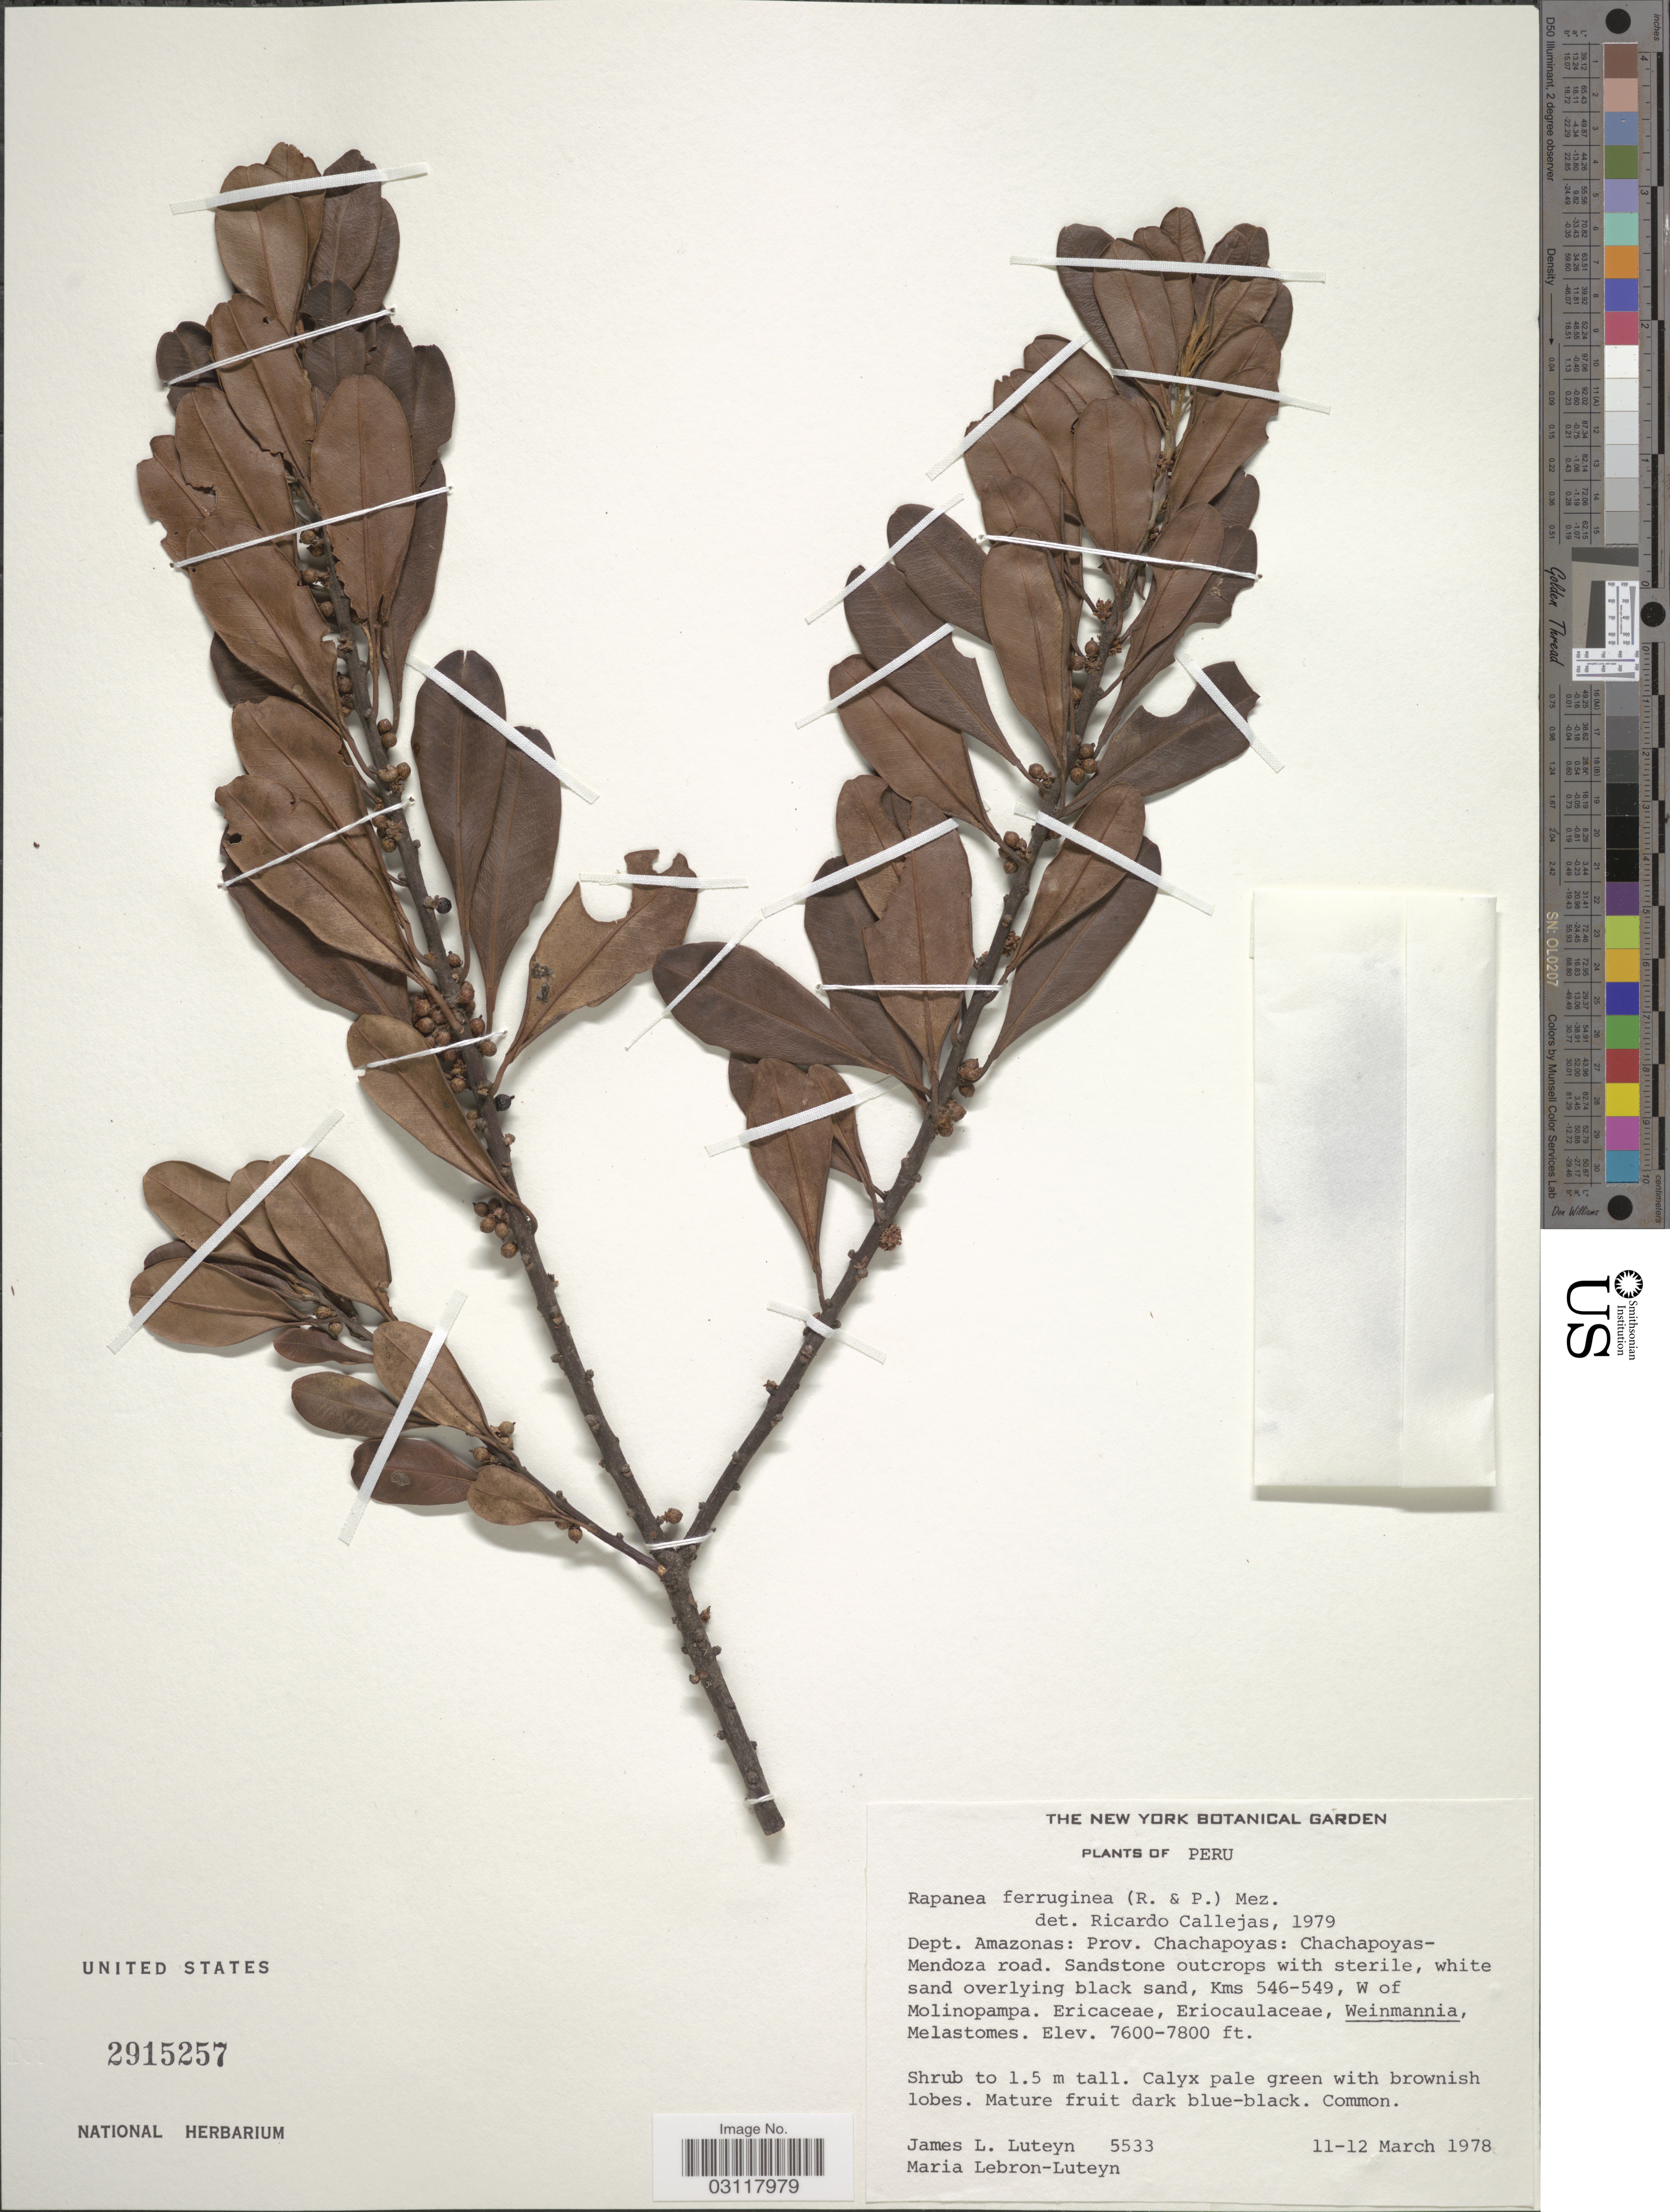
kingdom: Plantae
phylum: Tracheophyta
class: Magnoliopsida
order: Ericales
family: Primulaceae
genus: Rapanea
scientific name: Rapanea ferruginea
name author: (Ruiz & Pav.) Mez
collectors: J. Luteyn & M. L. Lebrón-Luteyn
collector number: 5533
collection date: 1978-03-11/1978-03-12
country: Peru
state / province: Amazonas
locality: Dept. Amazonas: Prov. Chachapoyas: Chachapoyas-Mendoza road. Kms 546-549, W of Molinopampa.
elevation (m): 2316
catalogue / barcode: US 2915257